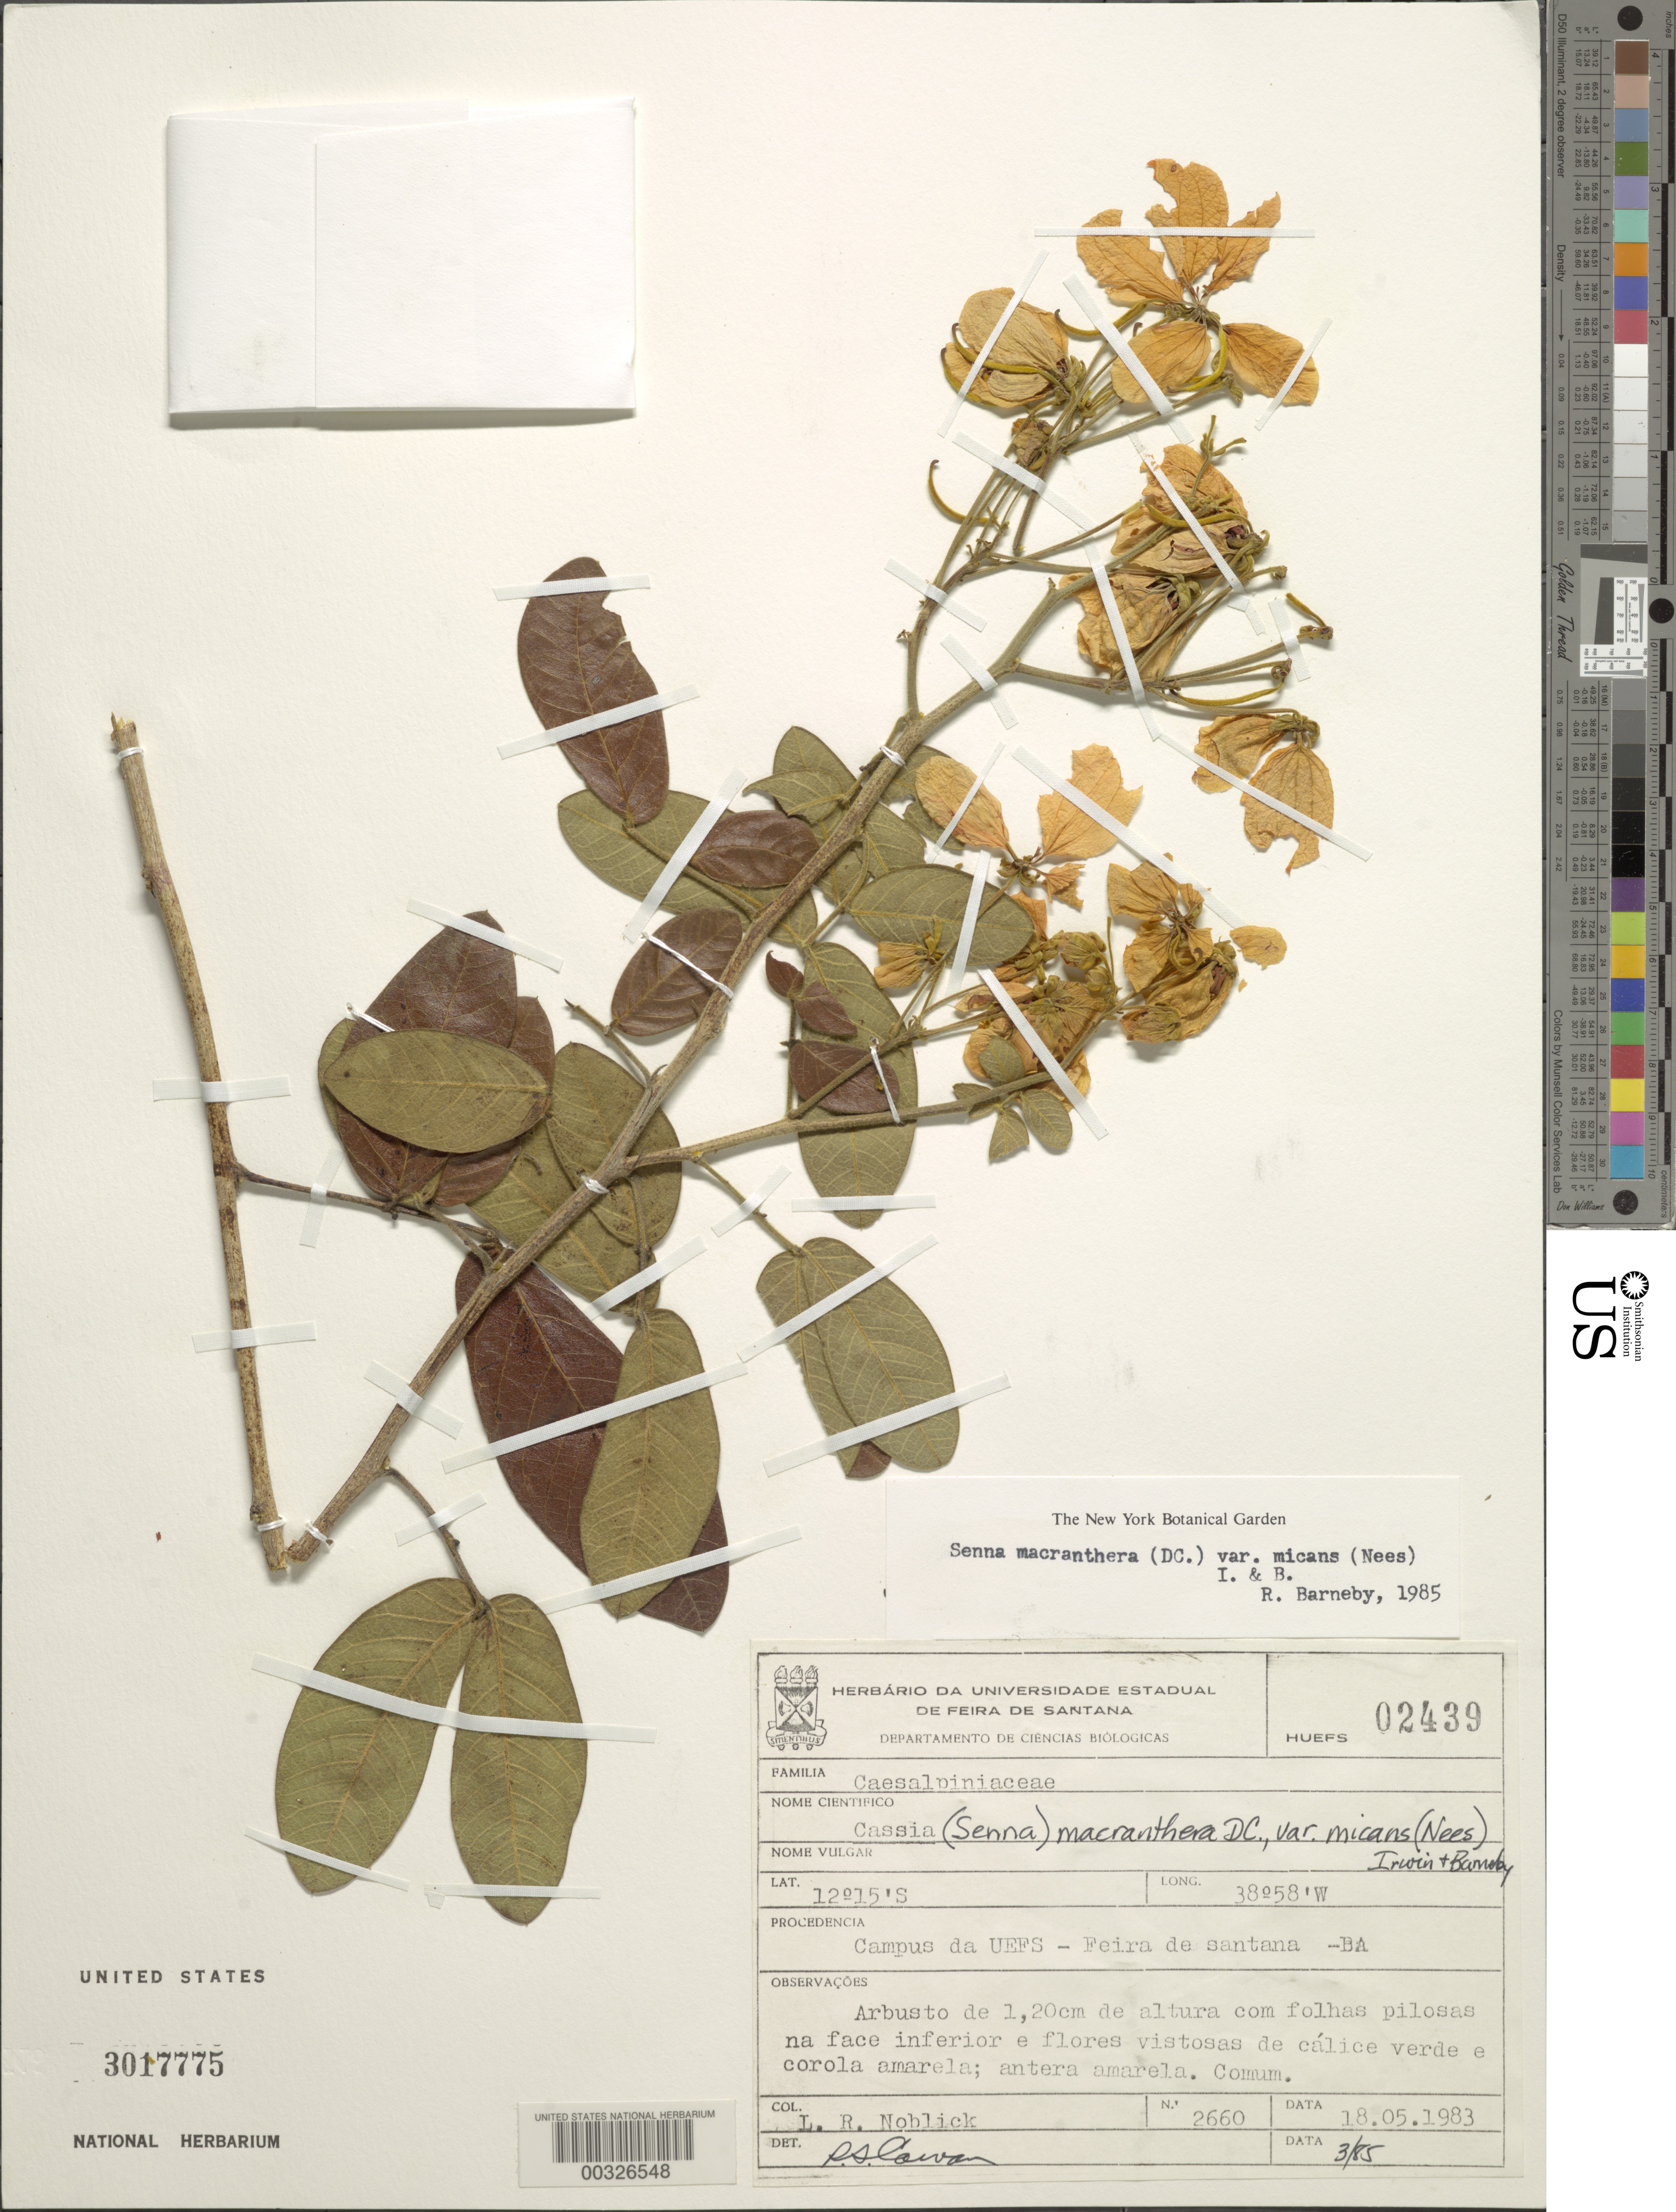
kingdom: Plantae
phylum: Tracheophyta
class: Magnoliopsida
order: Fabales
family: Fabaceae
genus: Senna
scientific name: Senna macranthera var. micans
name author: (Nees) H.S. Irwin & Barneby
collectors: L. R. Noblick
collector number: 2660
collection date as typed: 18 May 1983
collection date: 1983-05-18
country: Colombia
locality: Campus da Ueps -- Feira de Santana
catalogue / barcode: US 3017775